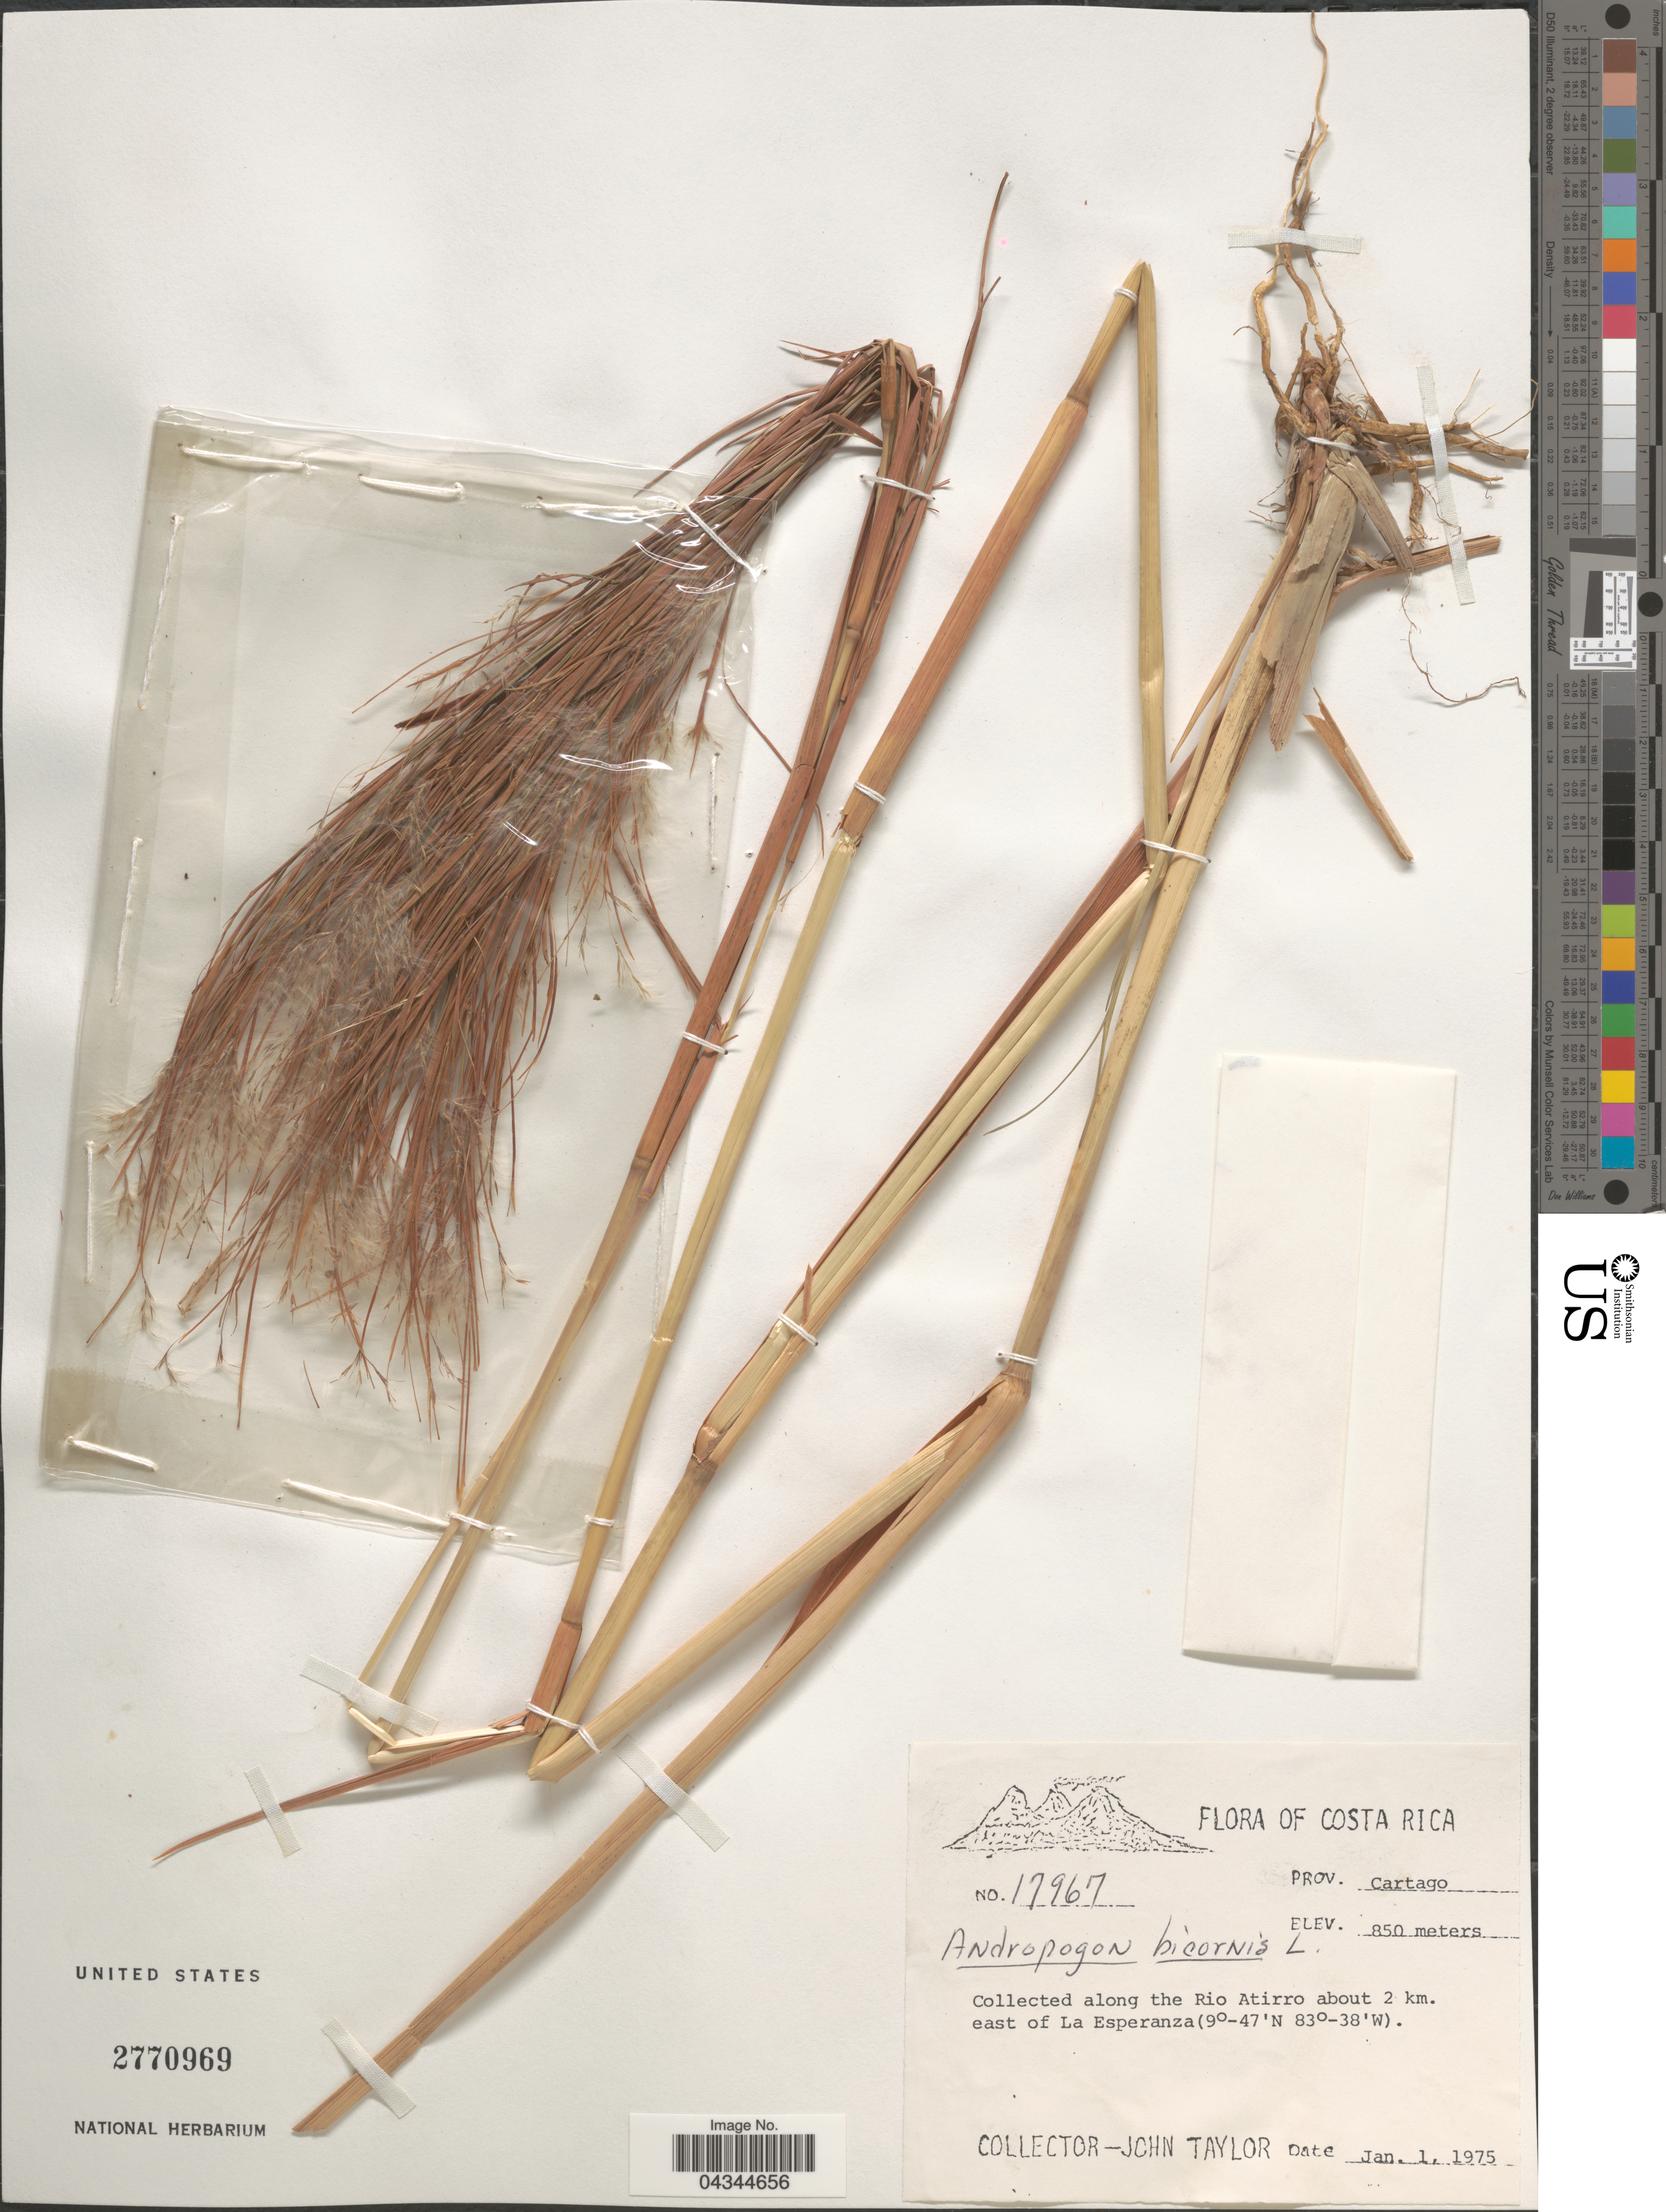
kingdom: Plantae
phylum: Tracheophyta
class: Liliopsida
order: Poales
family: Poaceae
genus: Andropogon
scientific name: Andropogon bicornis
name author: L.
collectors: J. Taylor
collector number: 17967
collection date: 1975-01-01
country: Costa Rica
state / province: Cartago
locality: Along the Río Atirro about 2 km. east of La Esperanza.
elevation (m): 850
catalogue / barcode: US 2770969